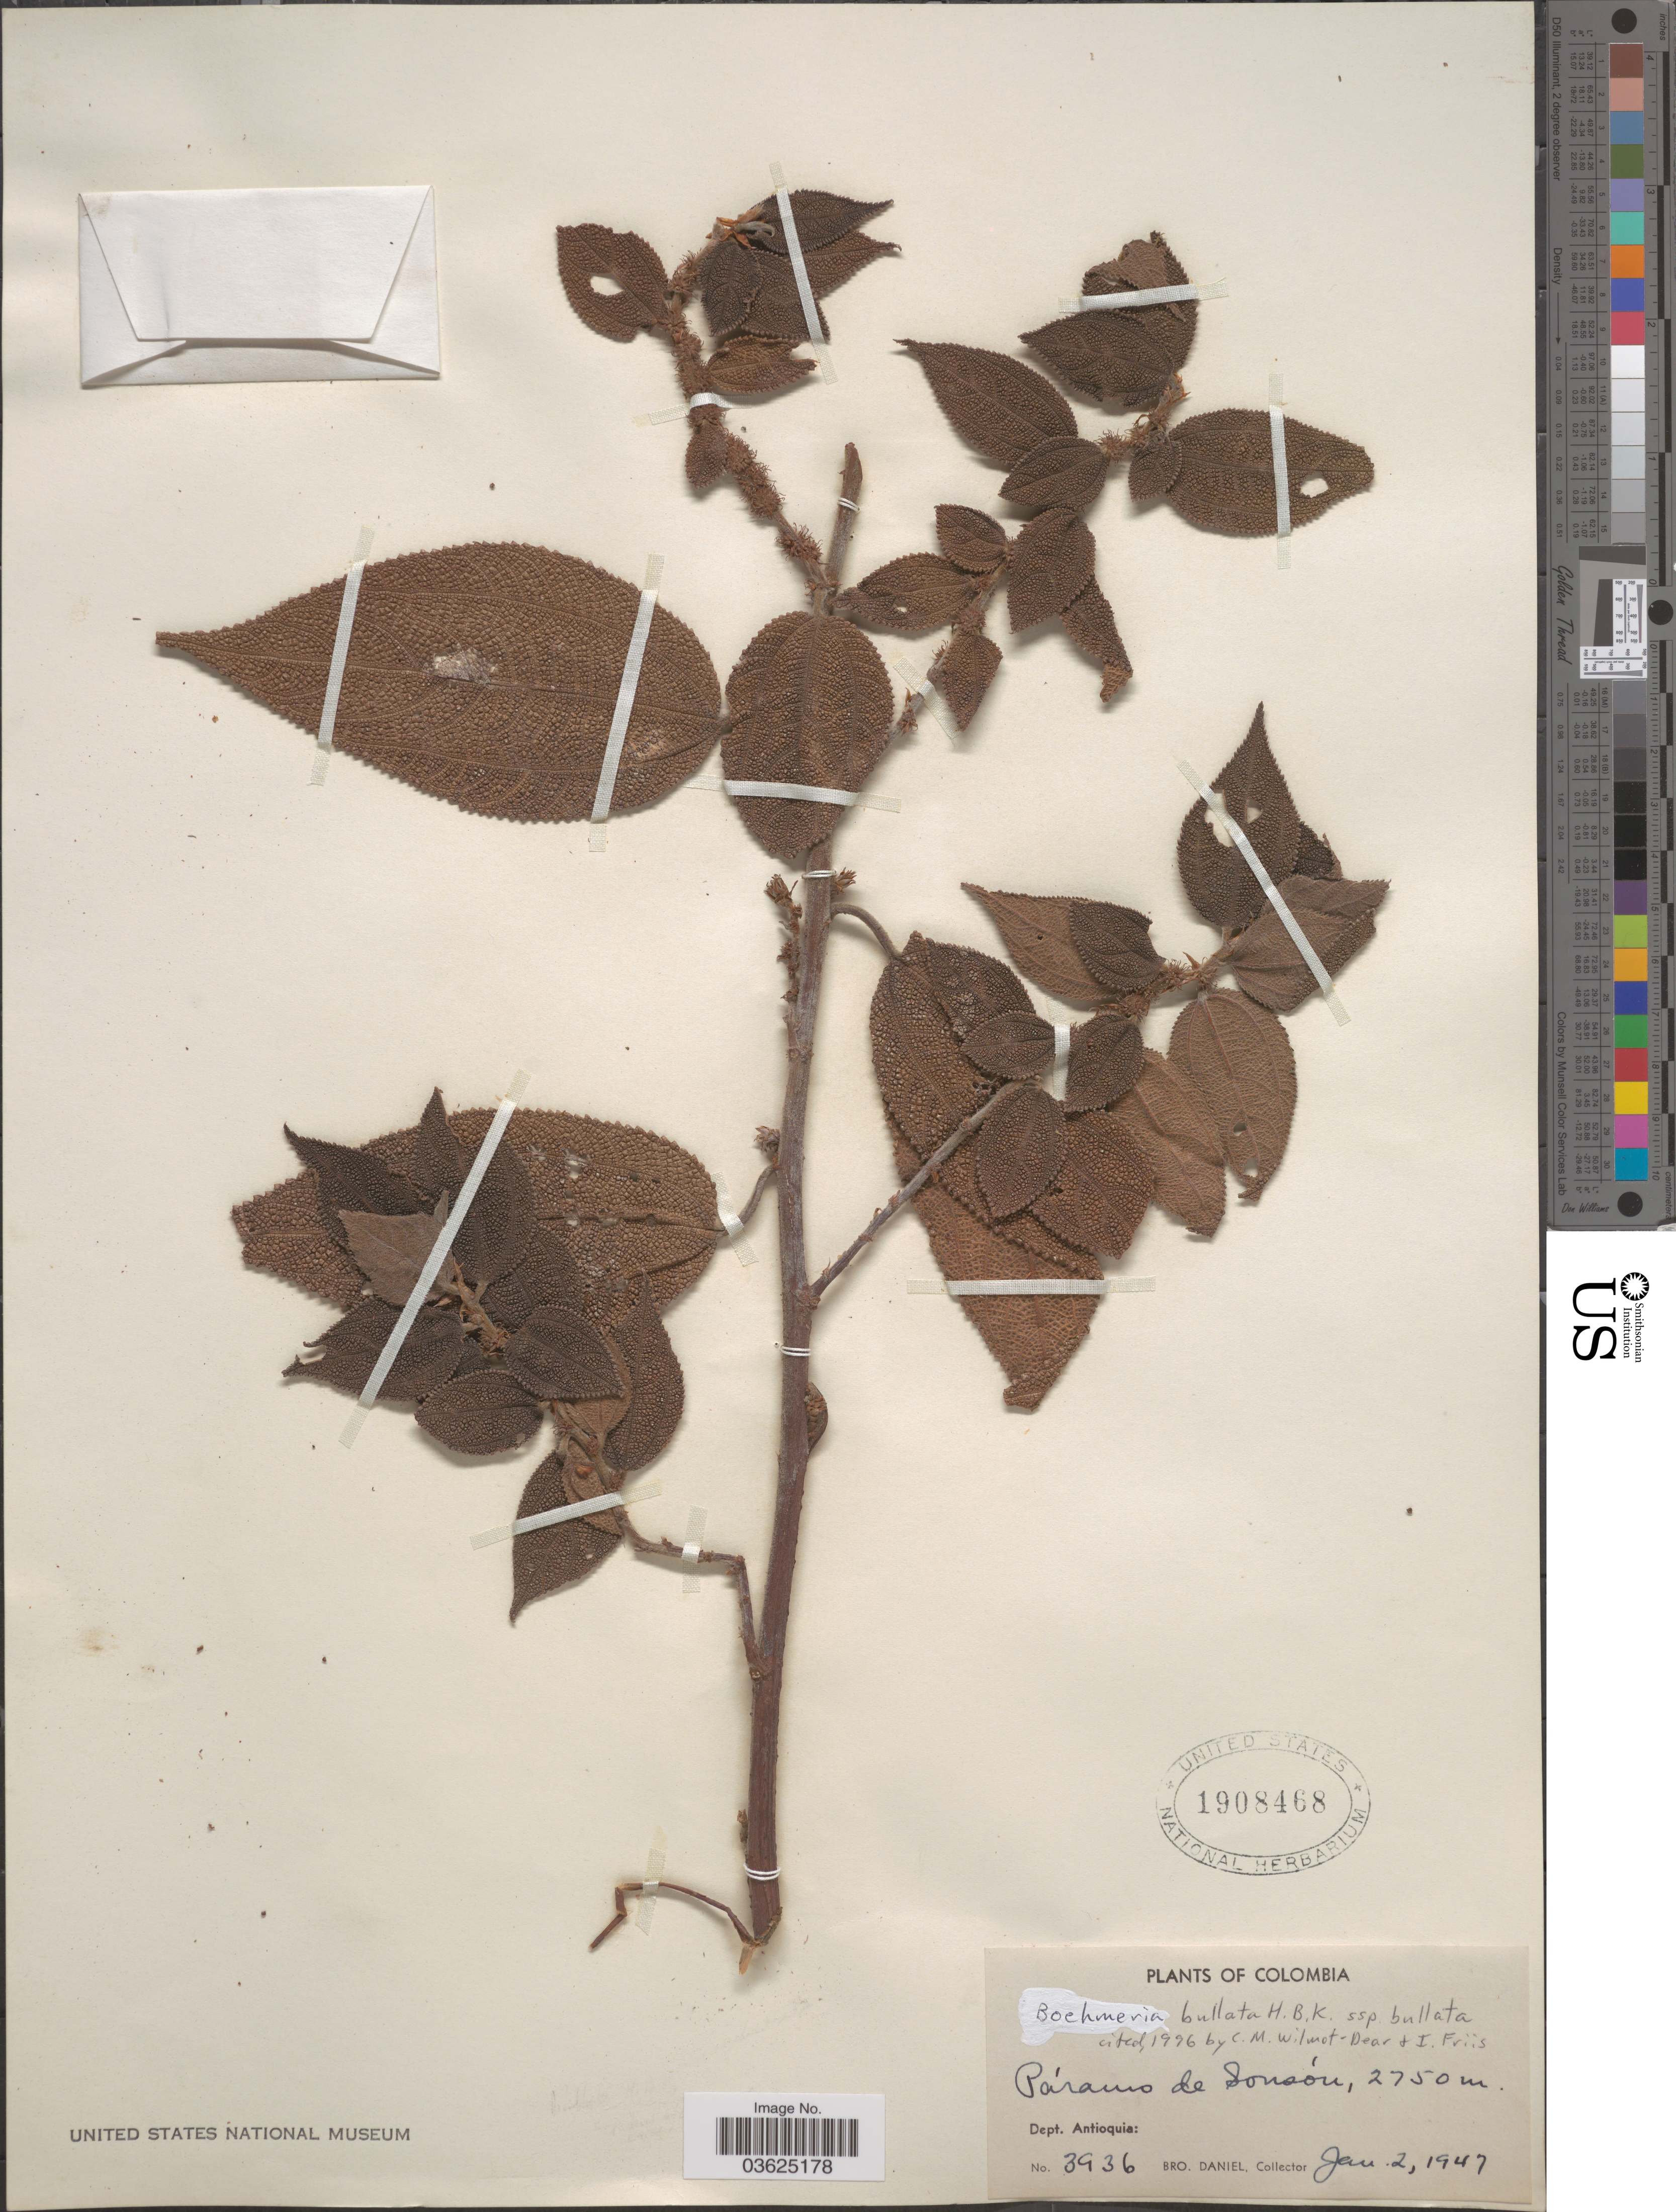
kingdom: Plantae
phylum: Tracheophyta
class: Magnoliopsida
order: Rosales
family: Urticaceae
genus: Boehmeria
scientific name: Boehmeria bullata subsp. bullata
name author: Kunth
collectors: Bro. Daniel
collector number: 3936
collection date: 1947-01-02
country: Colombia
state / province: Antioquia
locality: Páramo de Sonsón. Dept. Antioquia.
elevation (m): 2750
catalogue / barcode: US 1908468